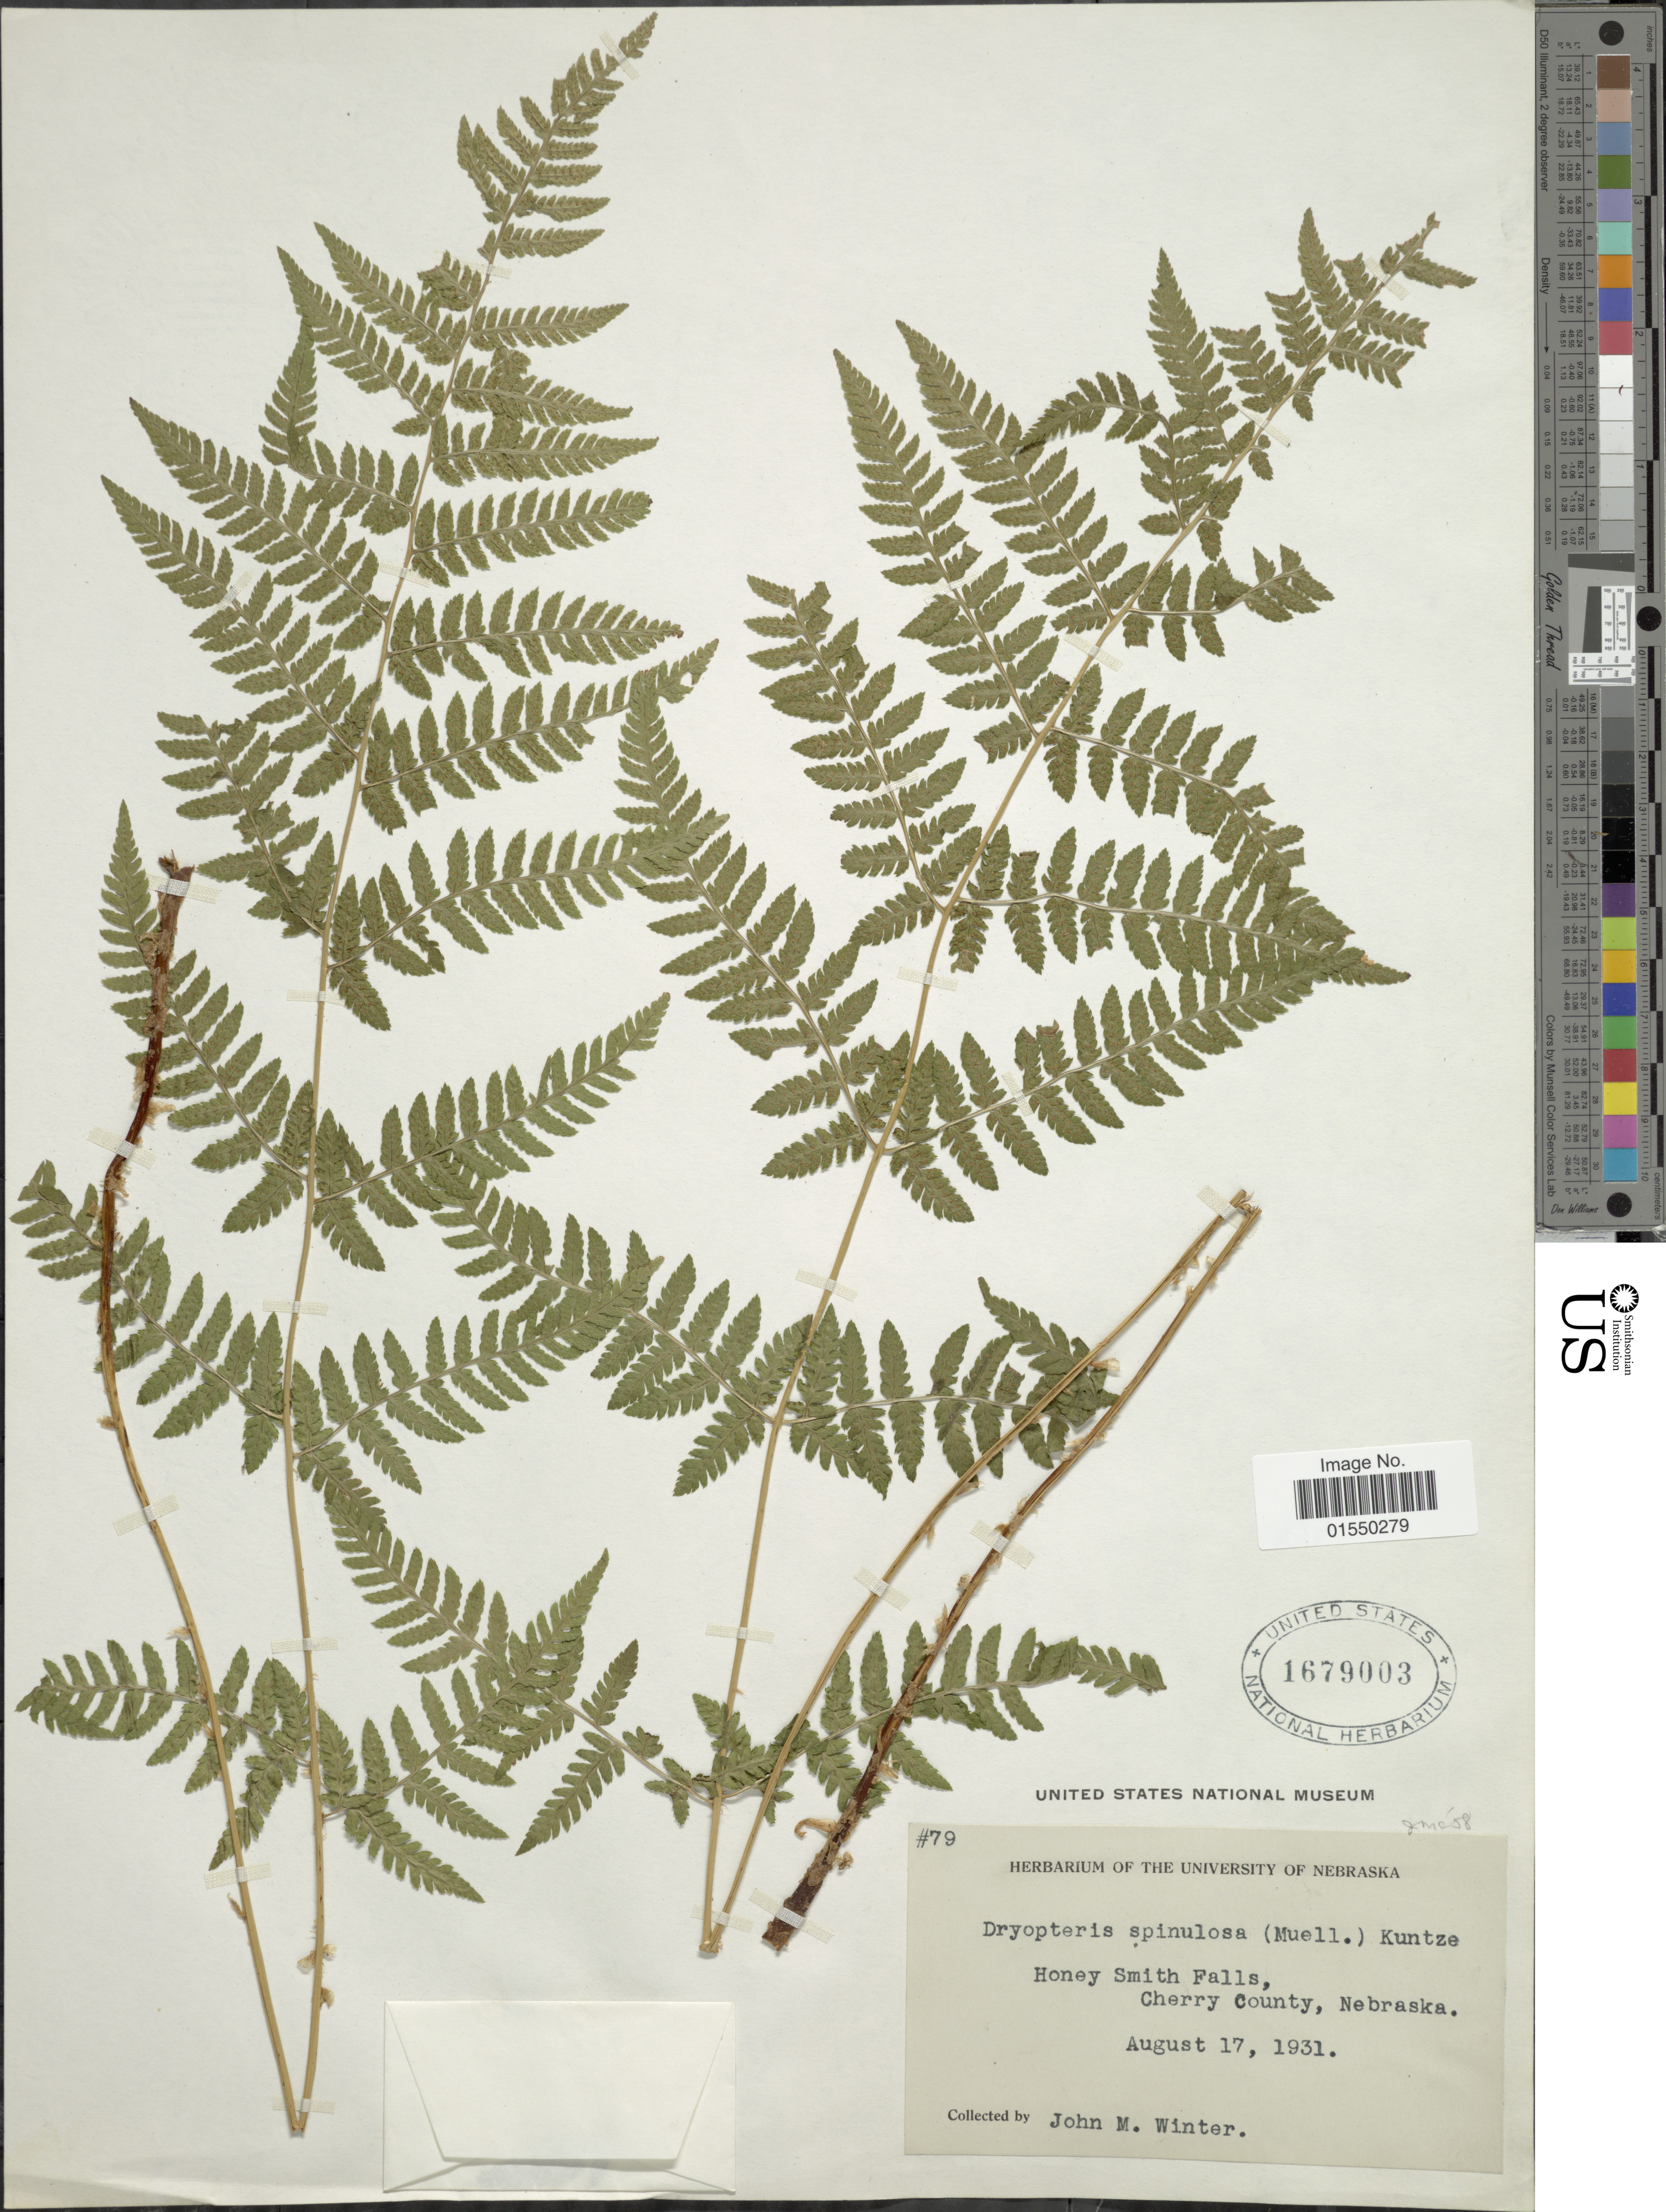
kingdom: Plantae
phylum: Tracheophyta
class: Polypodiopsida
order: Polypodiales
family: Dryopteridaceae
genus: Dryopteris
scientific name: Dryopteris carthusiana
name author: (Villars) H.P. Fuchs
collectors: J. M. Winter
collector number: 79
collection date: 1931-08-17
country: United States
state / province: Nebraska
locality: Honey Smith Falls, Cherry County, Nebraska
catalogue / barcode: US 1679003